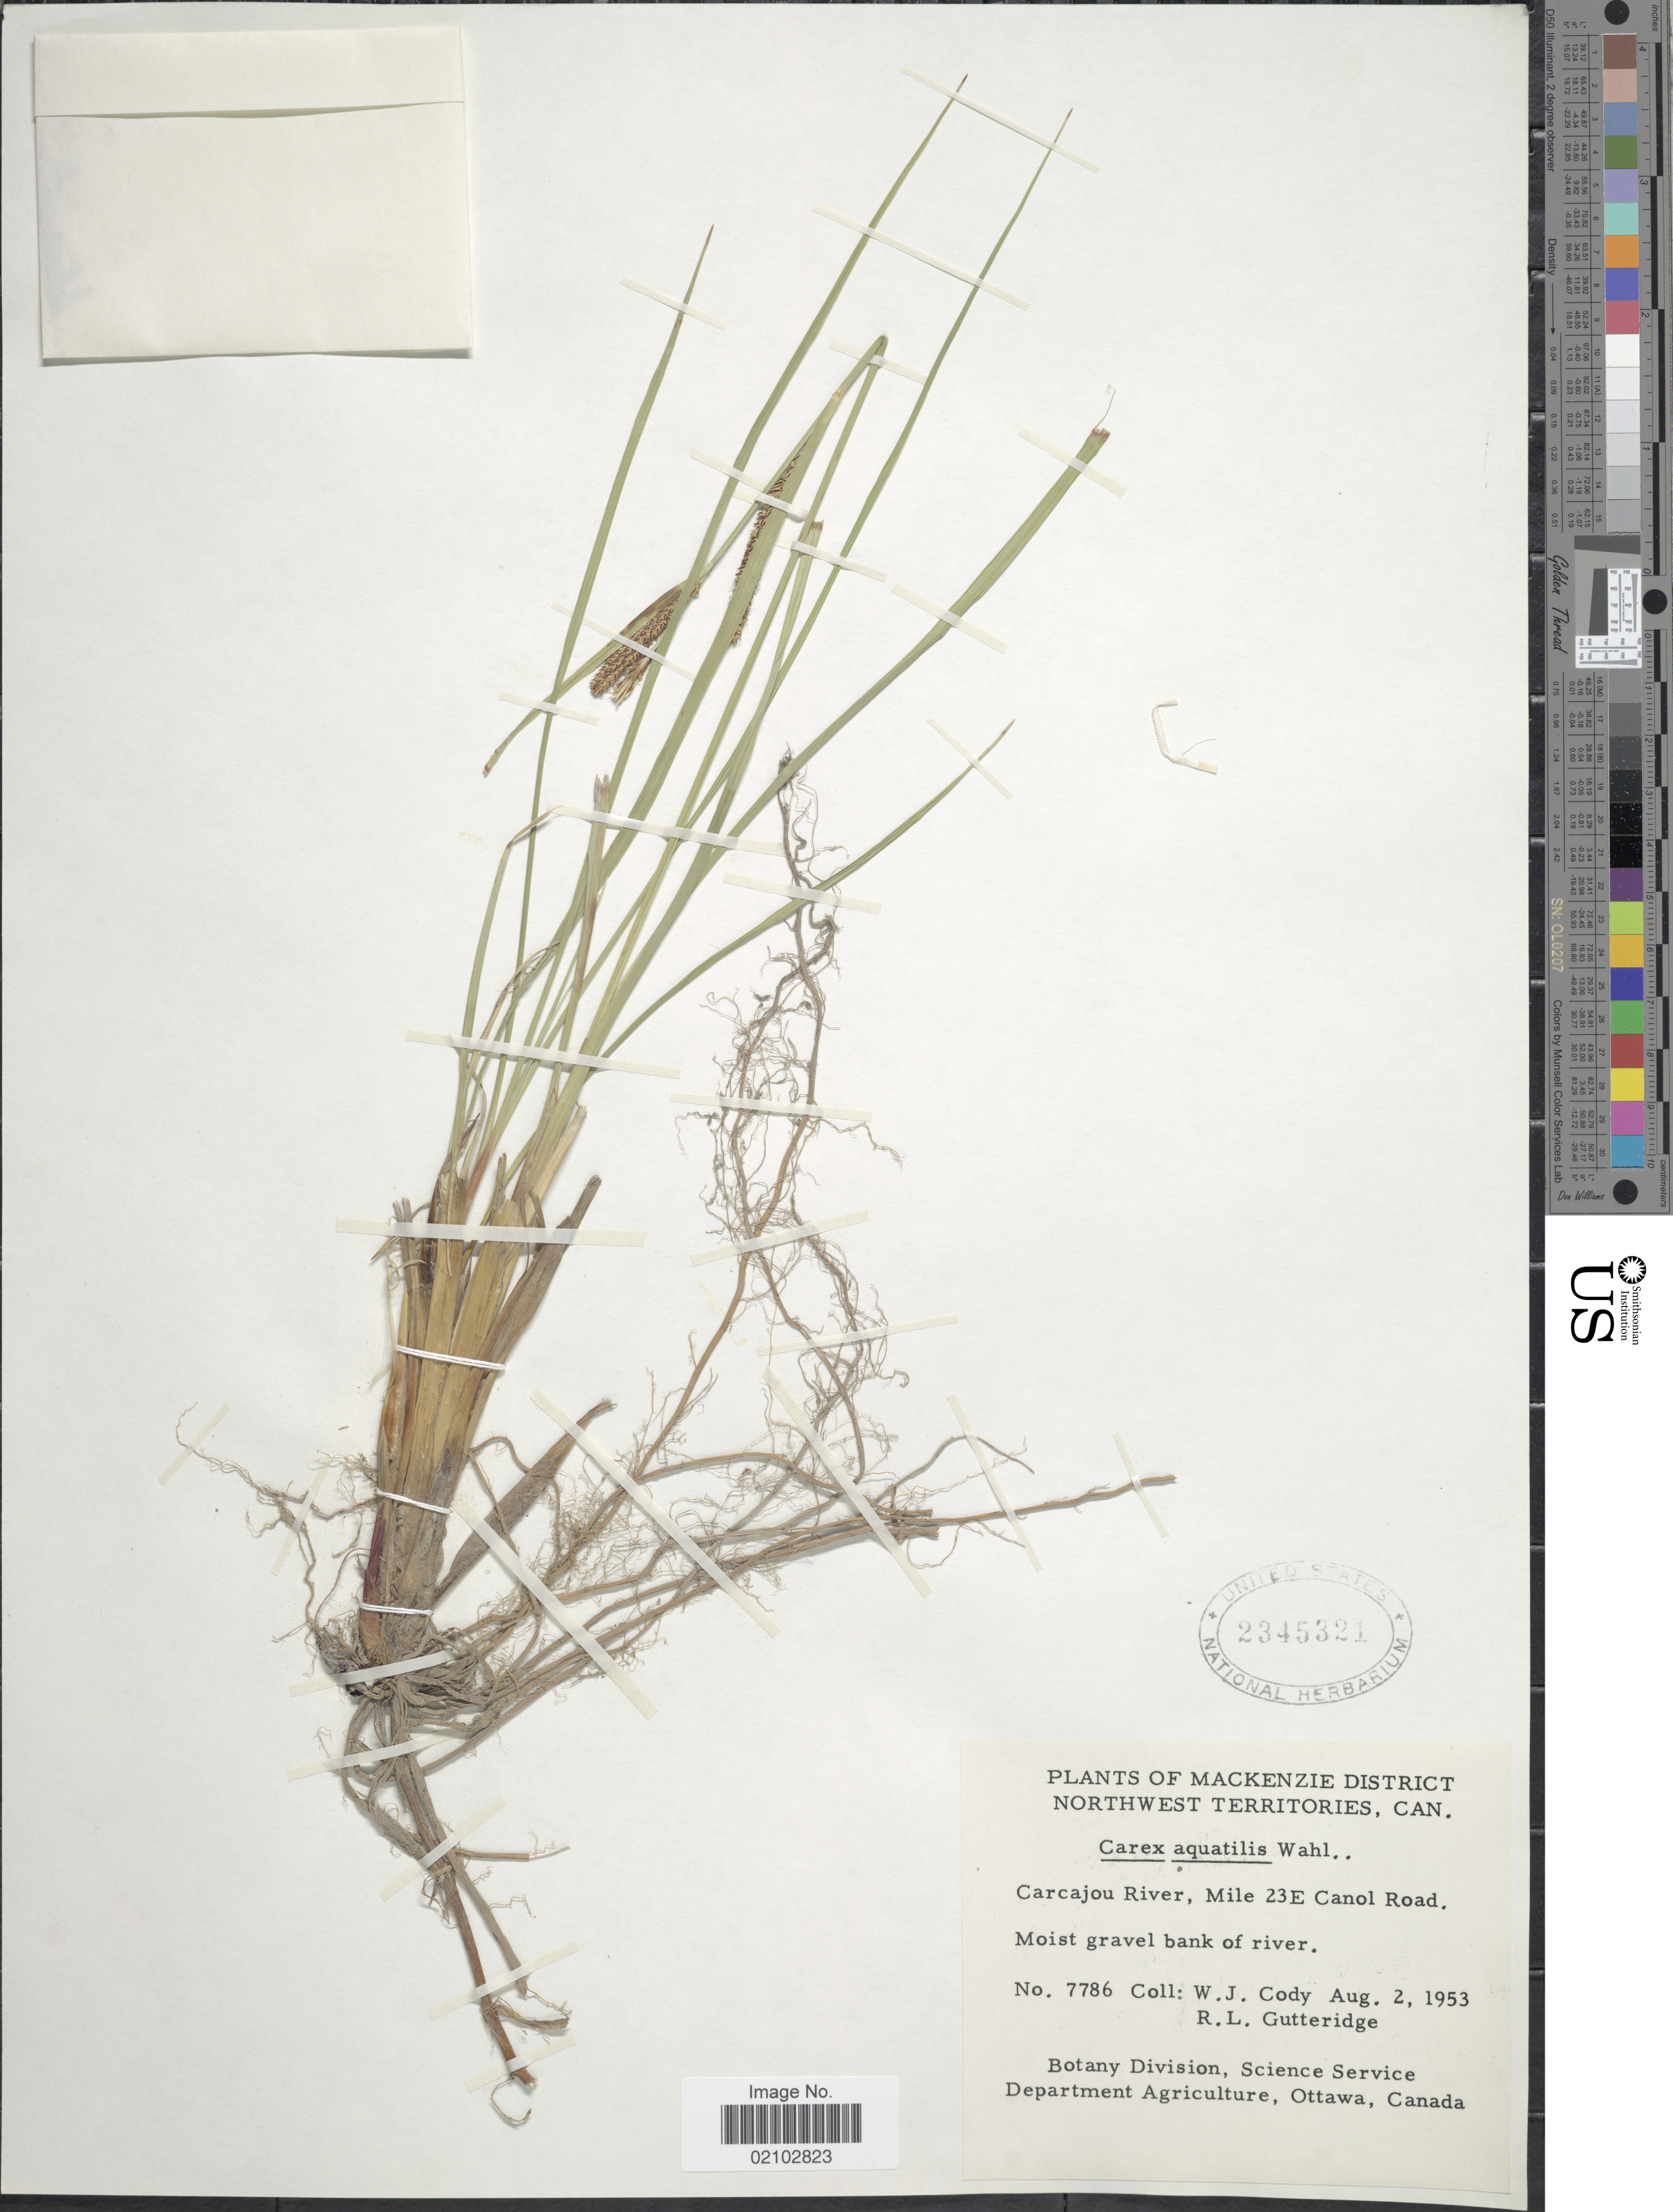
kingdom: Plantae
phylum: Tracheophyta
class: Liliopsida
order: Poales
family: Cyperaceae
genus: Carex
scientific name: Carex aquatilis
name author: Wahlenb.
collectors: W. Cody & R. Gutteridge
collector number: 7786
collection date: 1953-08-02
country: Canada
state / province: Northwest Territories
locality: Mackenzie District, Carcajou River, Mile 23E Canol Road, moist gravel bank of river.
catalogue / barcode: US 2345321